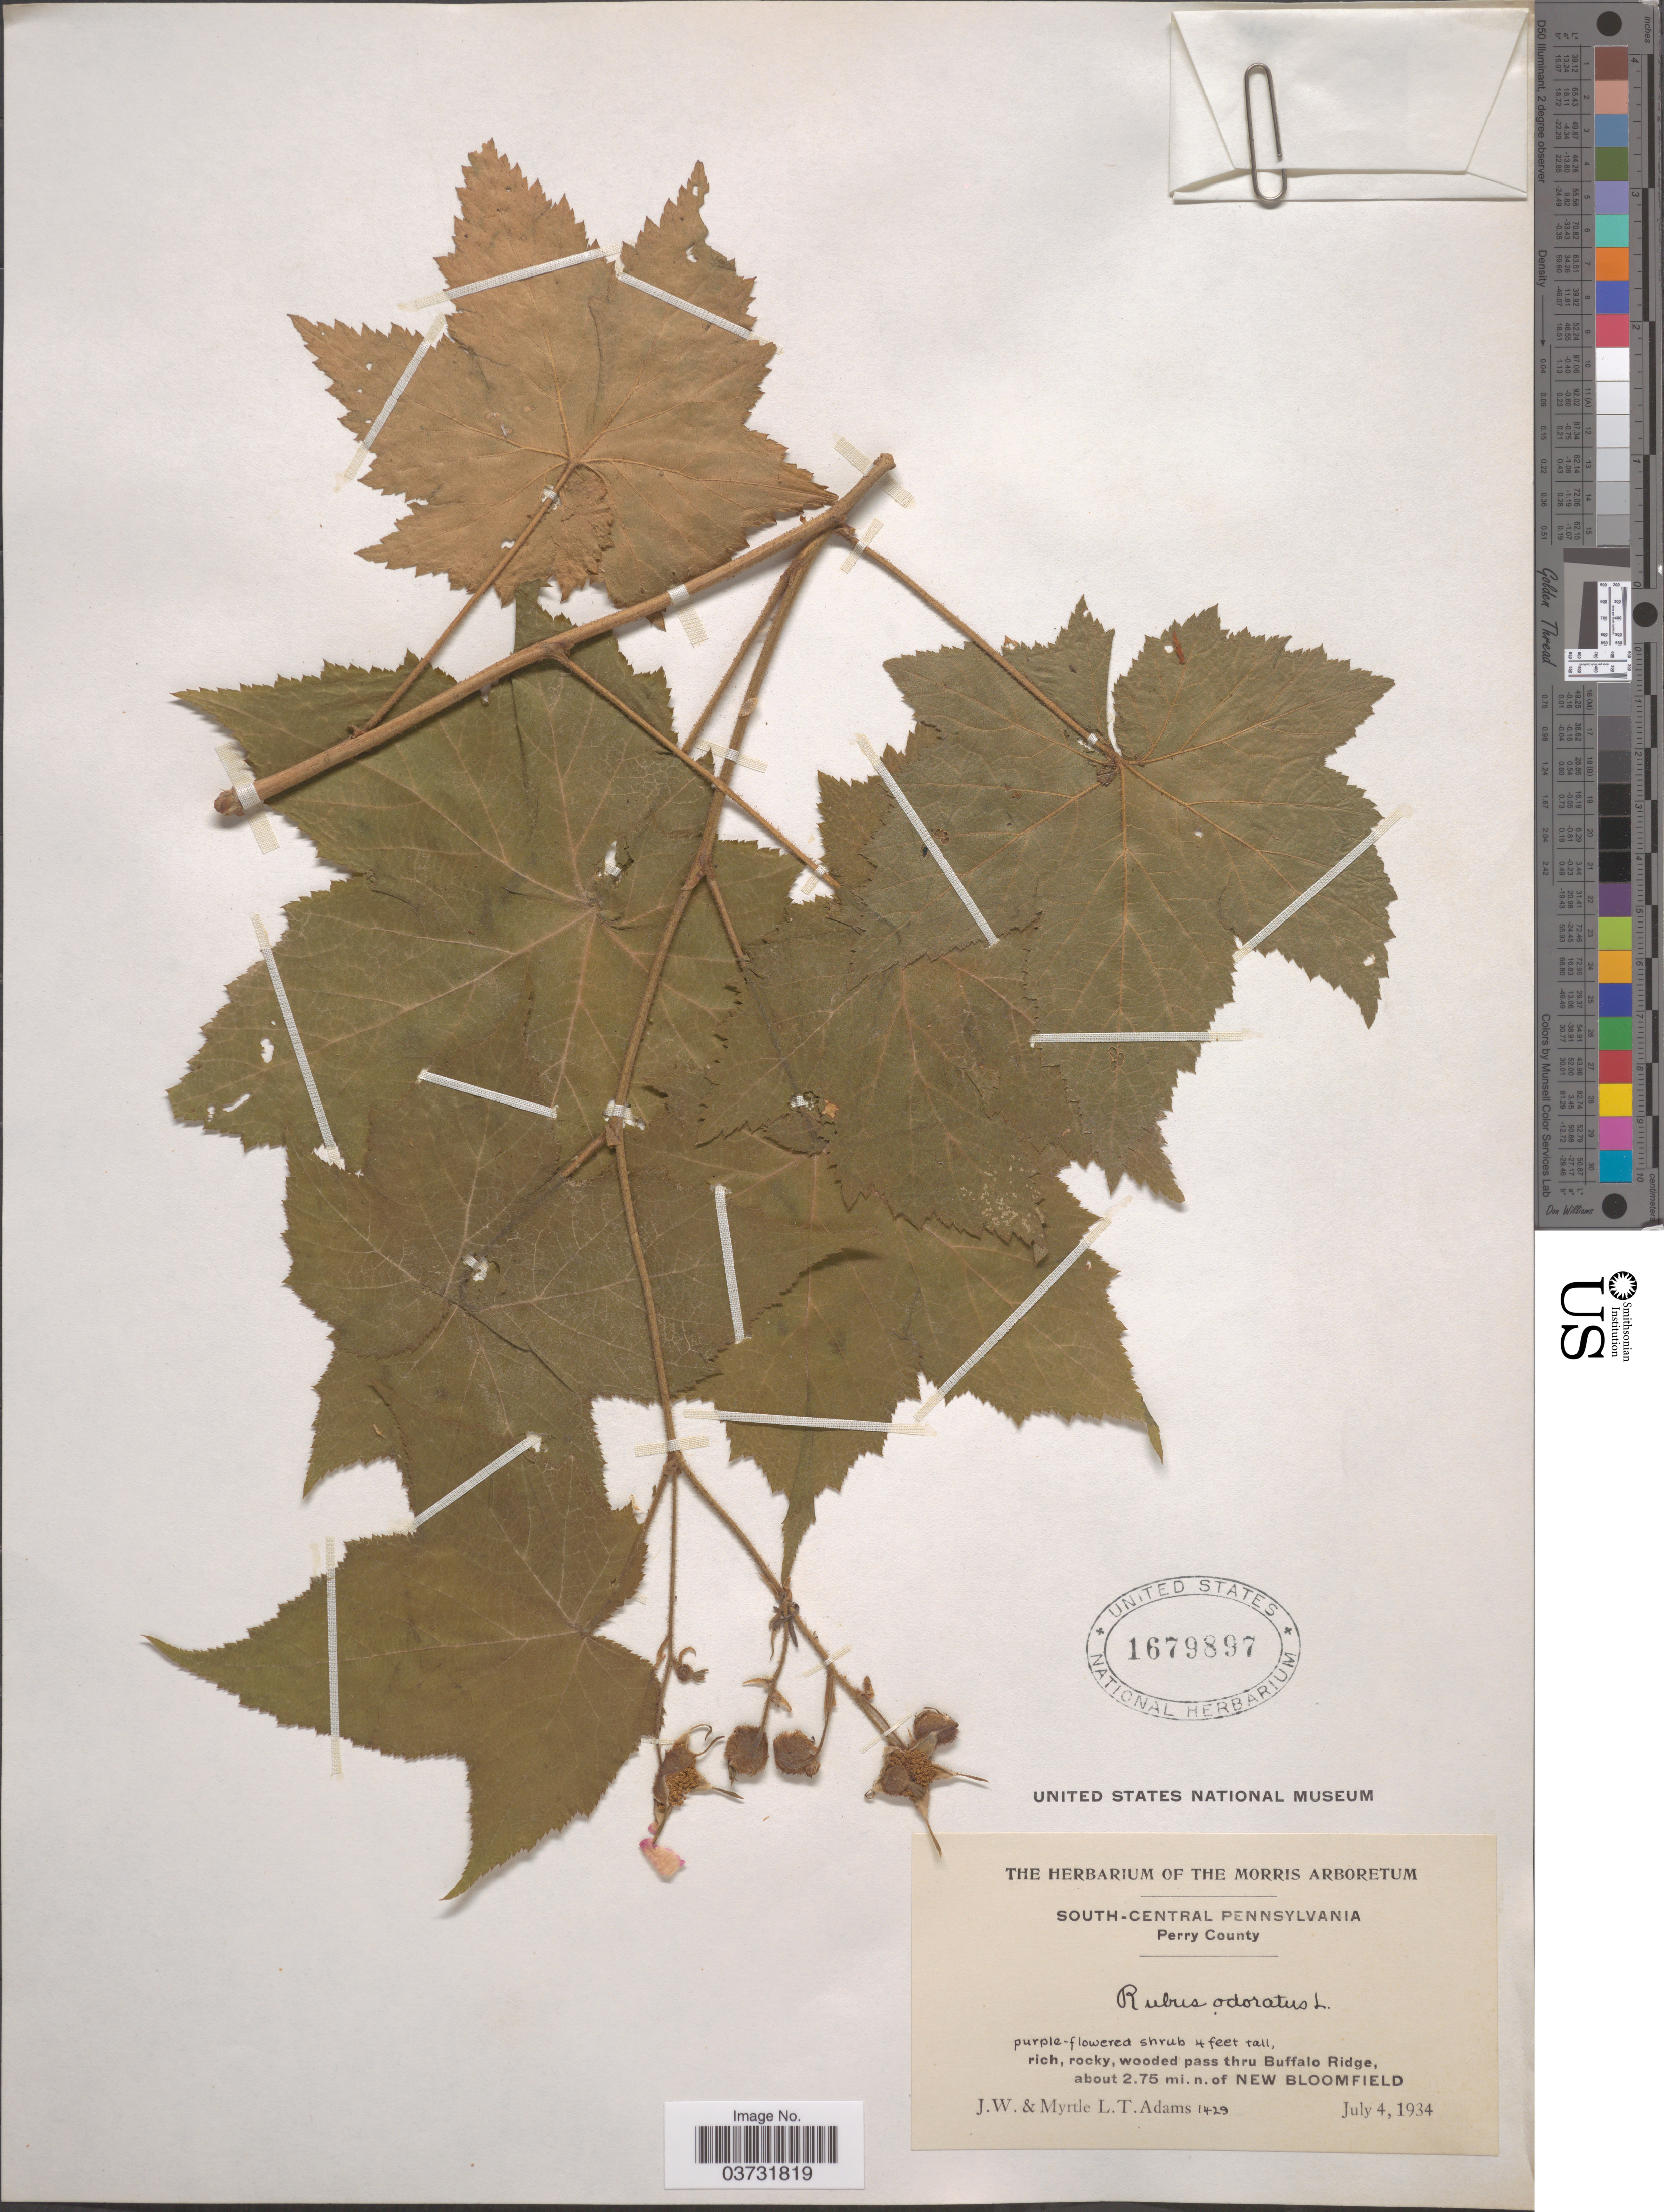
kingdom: Plantae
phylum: Tracheophyta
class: Magnoliopsida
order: Rosales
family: Rosaceae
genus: Rubus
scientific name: Rubus odoratus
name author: L.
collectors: J. Adams & M. Adams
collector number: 1429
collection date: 1934-07-04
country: United States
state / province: Pennsylvania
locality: South-Central Pennsylvania. Perry County. Rich, rocky, wooded pass thru Buffalo Ridge, about 2.75 mi. n. of New Bloomfield.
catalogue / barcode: US 1679897